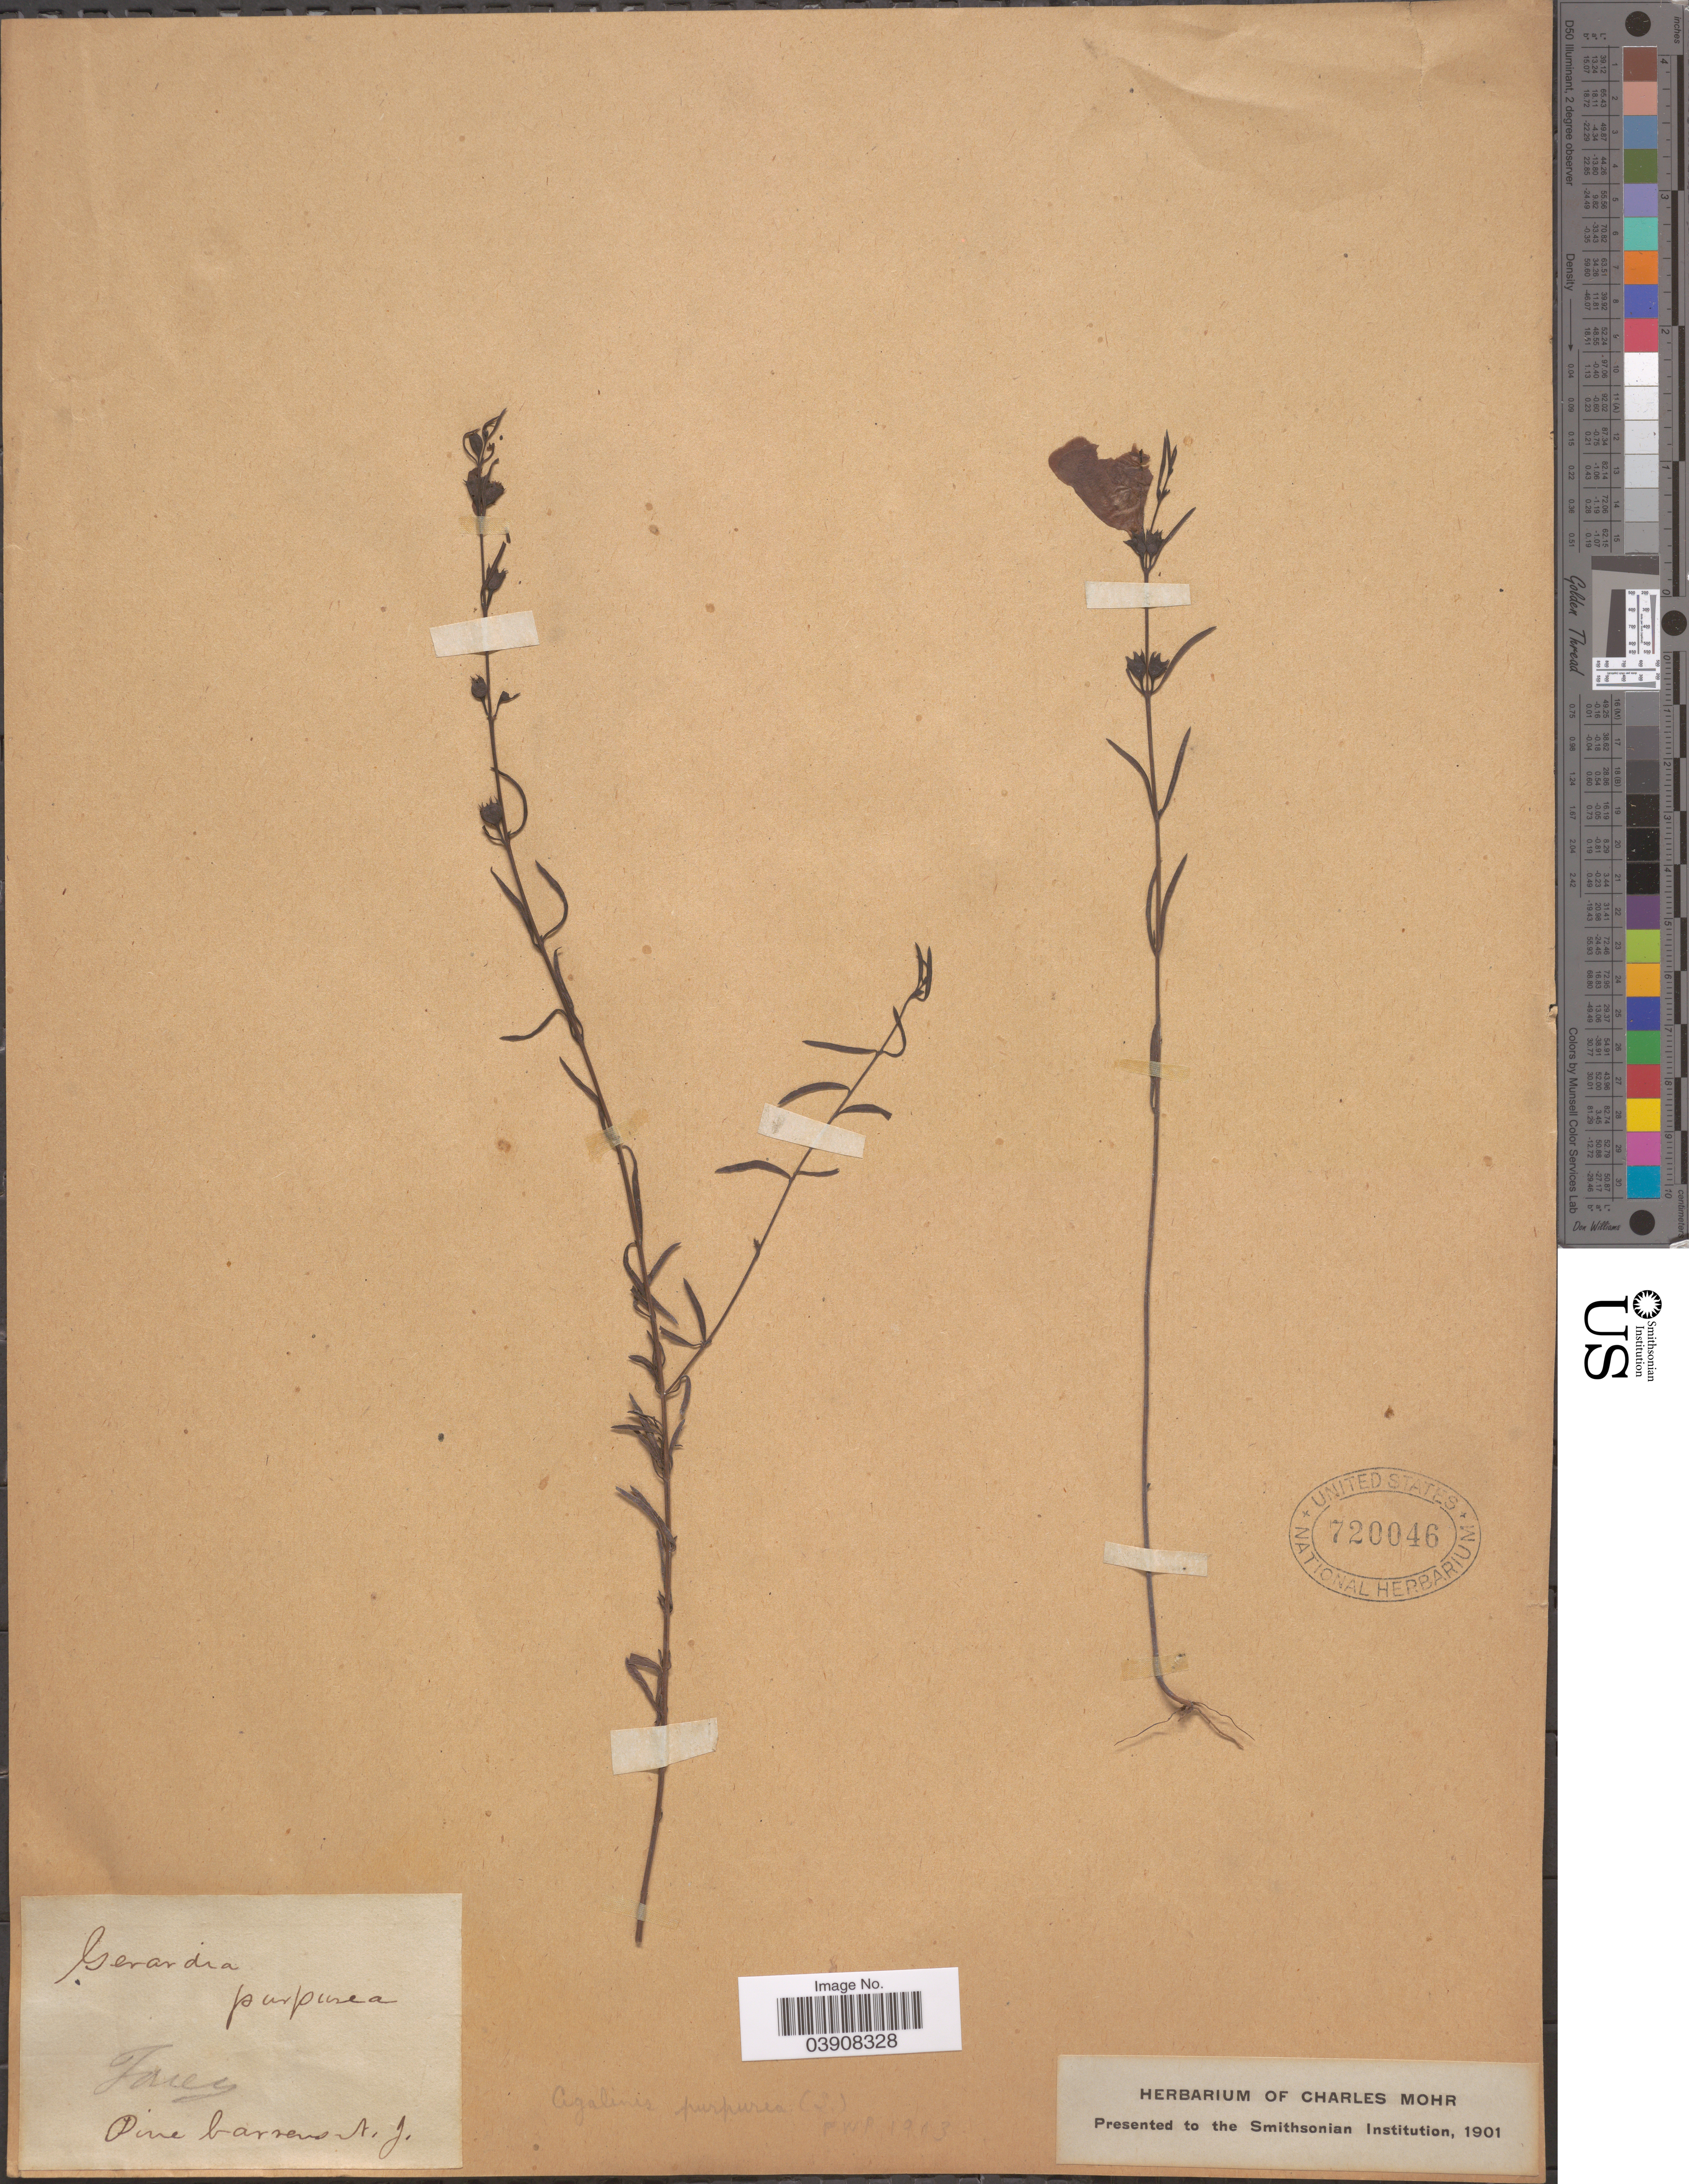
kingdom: Plantae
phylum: Tracheophyta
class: Magnoliopsida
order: Lamiales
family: Orobanchaceae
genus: Agalinis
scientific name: Agalinis purpurea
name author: (L.) Pennell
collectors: ex herb. Charles Mohr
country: United States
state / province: New Jersey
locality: Tracy Pine barrens.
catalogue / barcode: US 720046